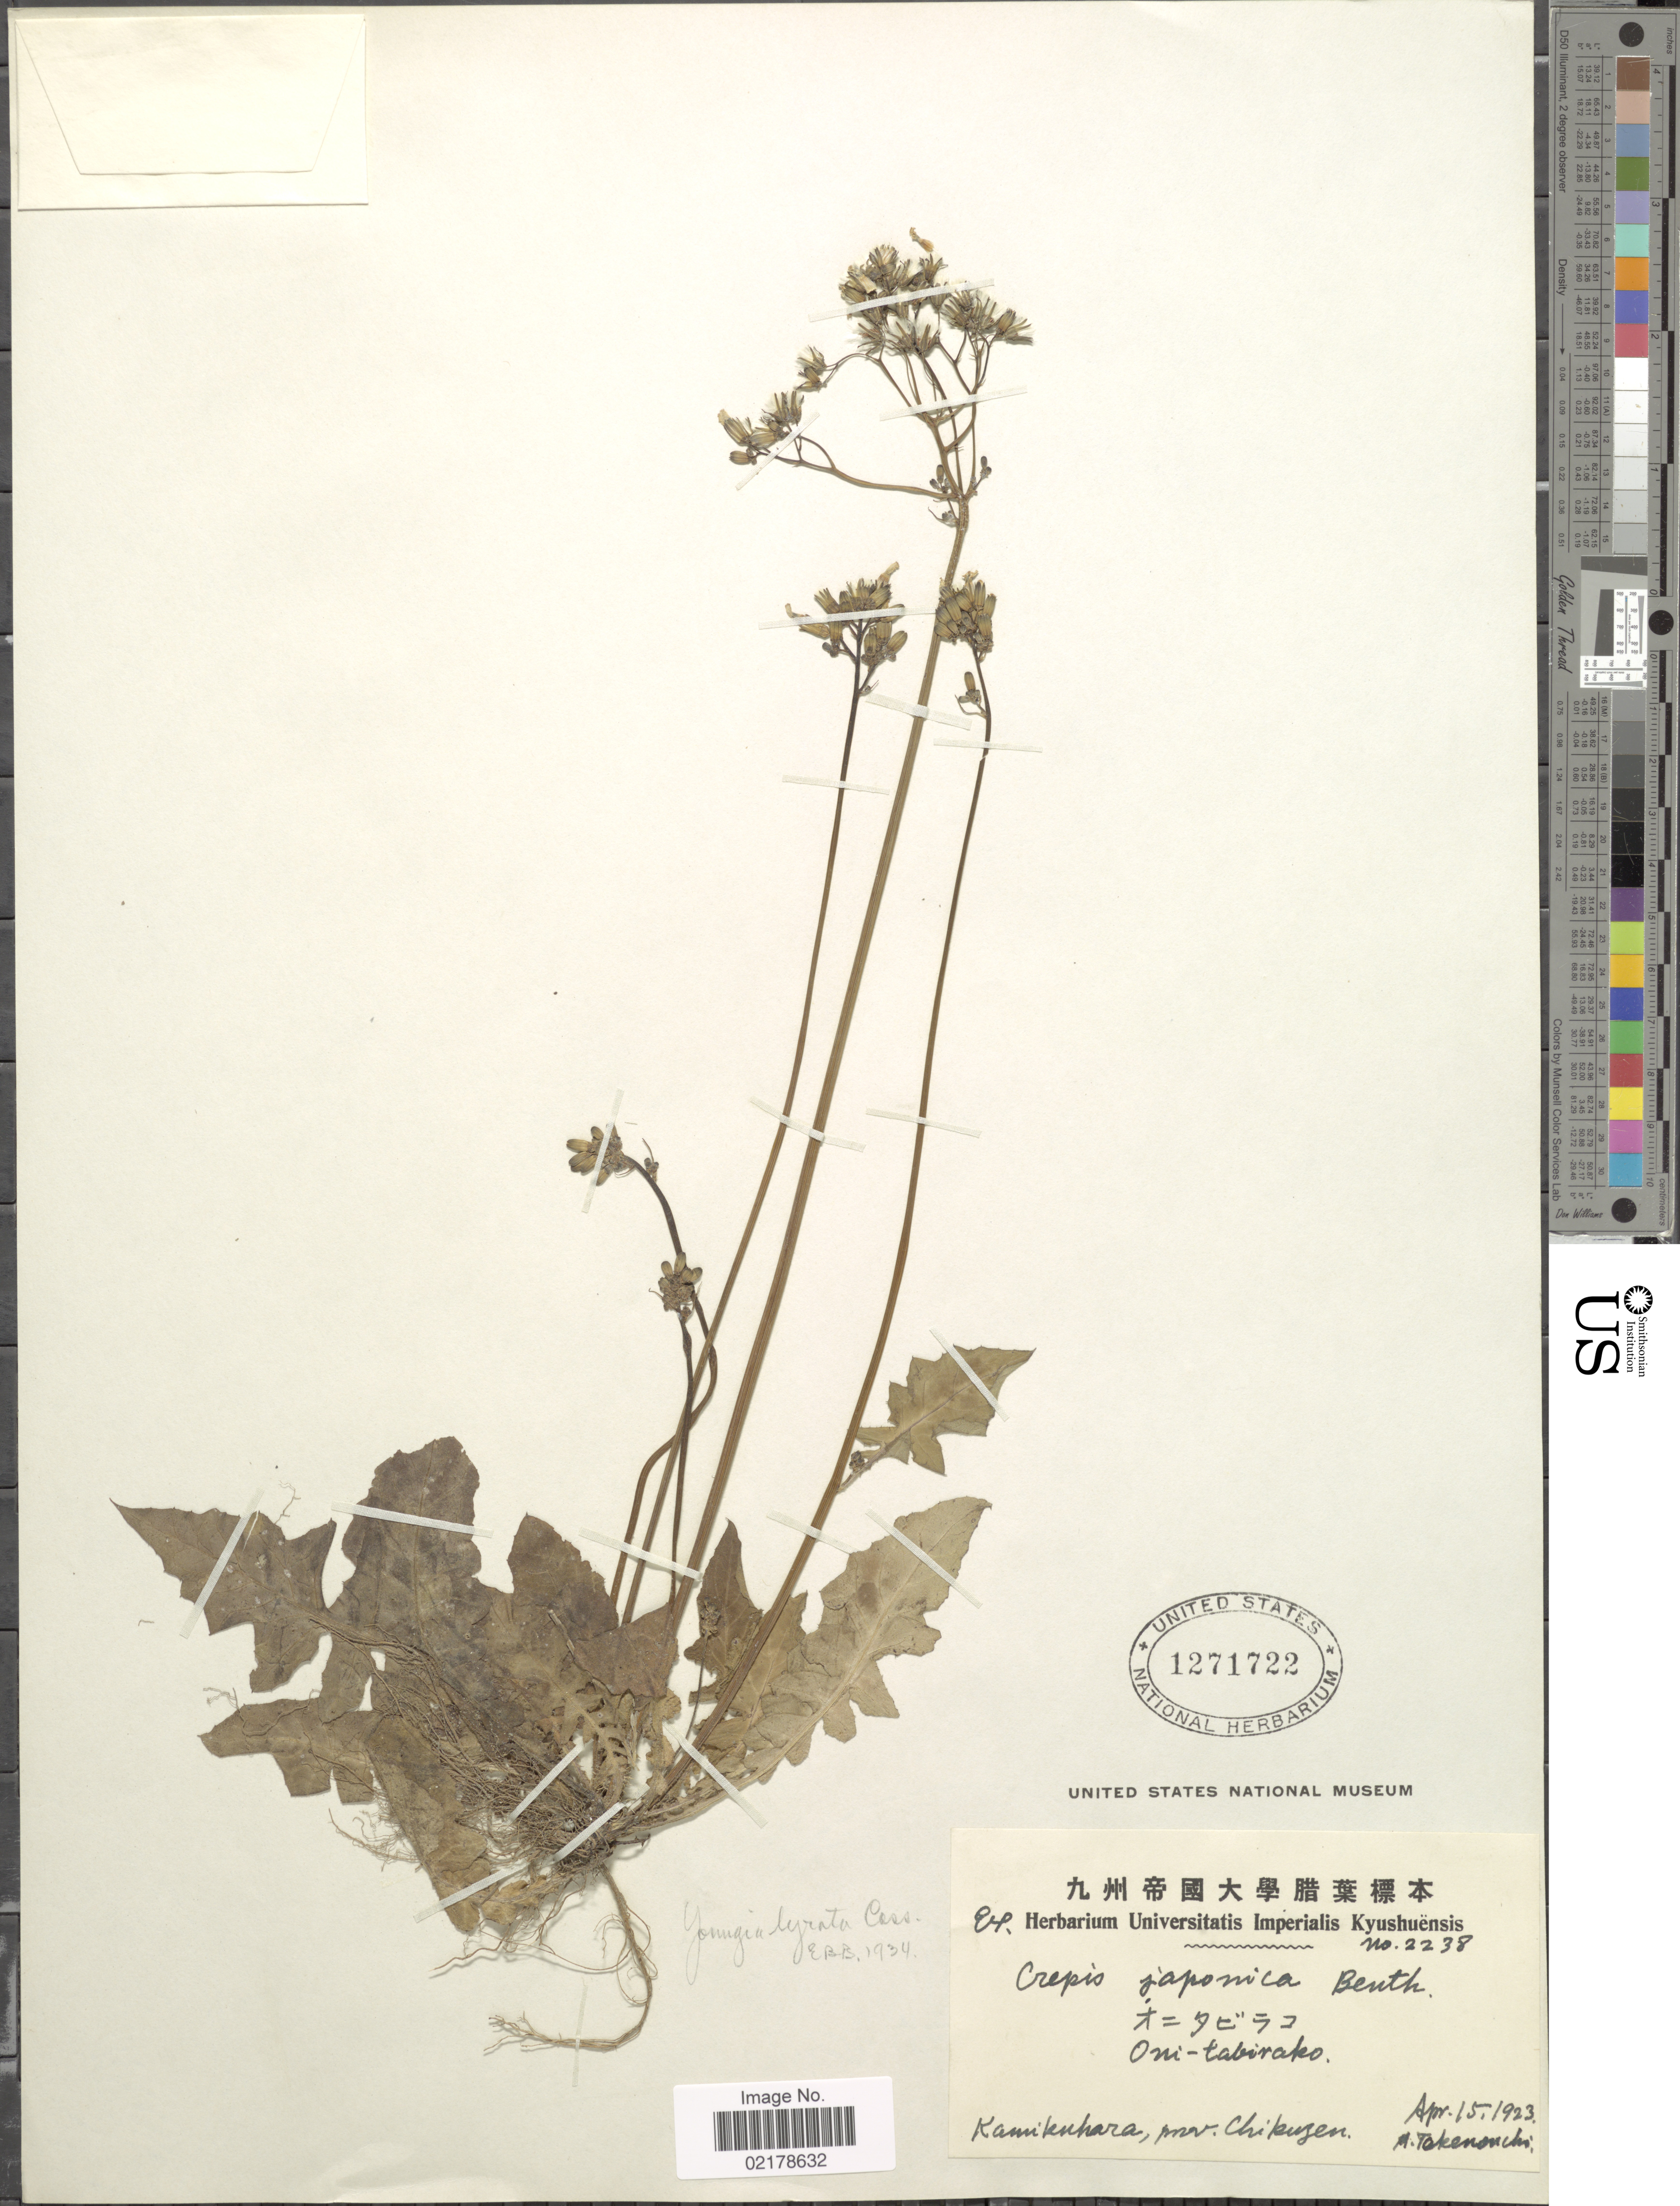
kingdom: Plantae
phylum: Tracheophyta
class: Magnoliopsida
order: Asterales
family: Asteraceae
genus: Youngia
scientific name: Youngia japonica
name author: (L.) DC.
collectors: M. Takenouchi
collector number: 2238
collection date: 1923-04-15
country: Japan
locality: Kamikuhara, prov. Chikuzen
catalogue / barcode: US 1271722